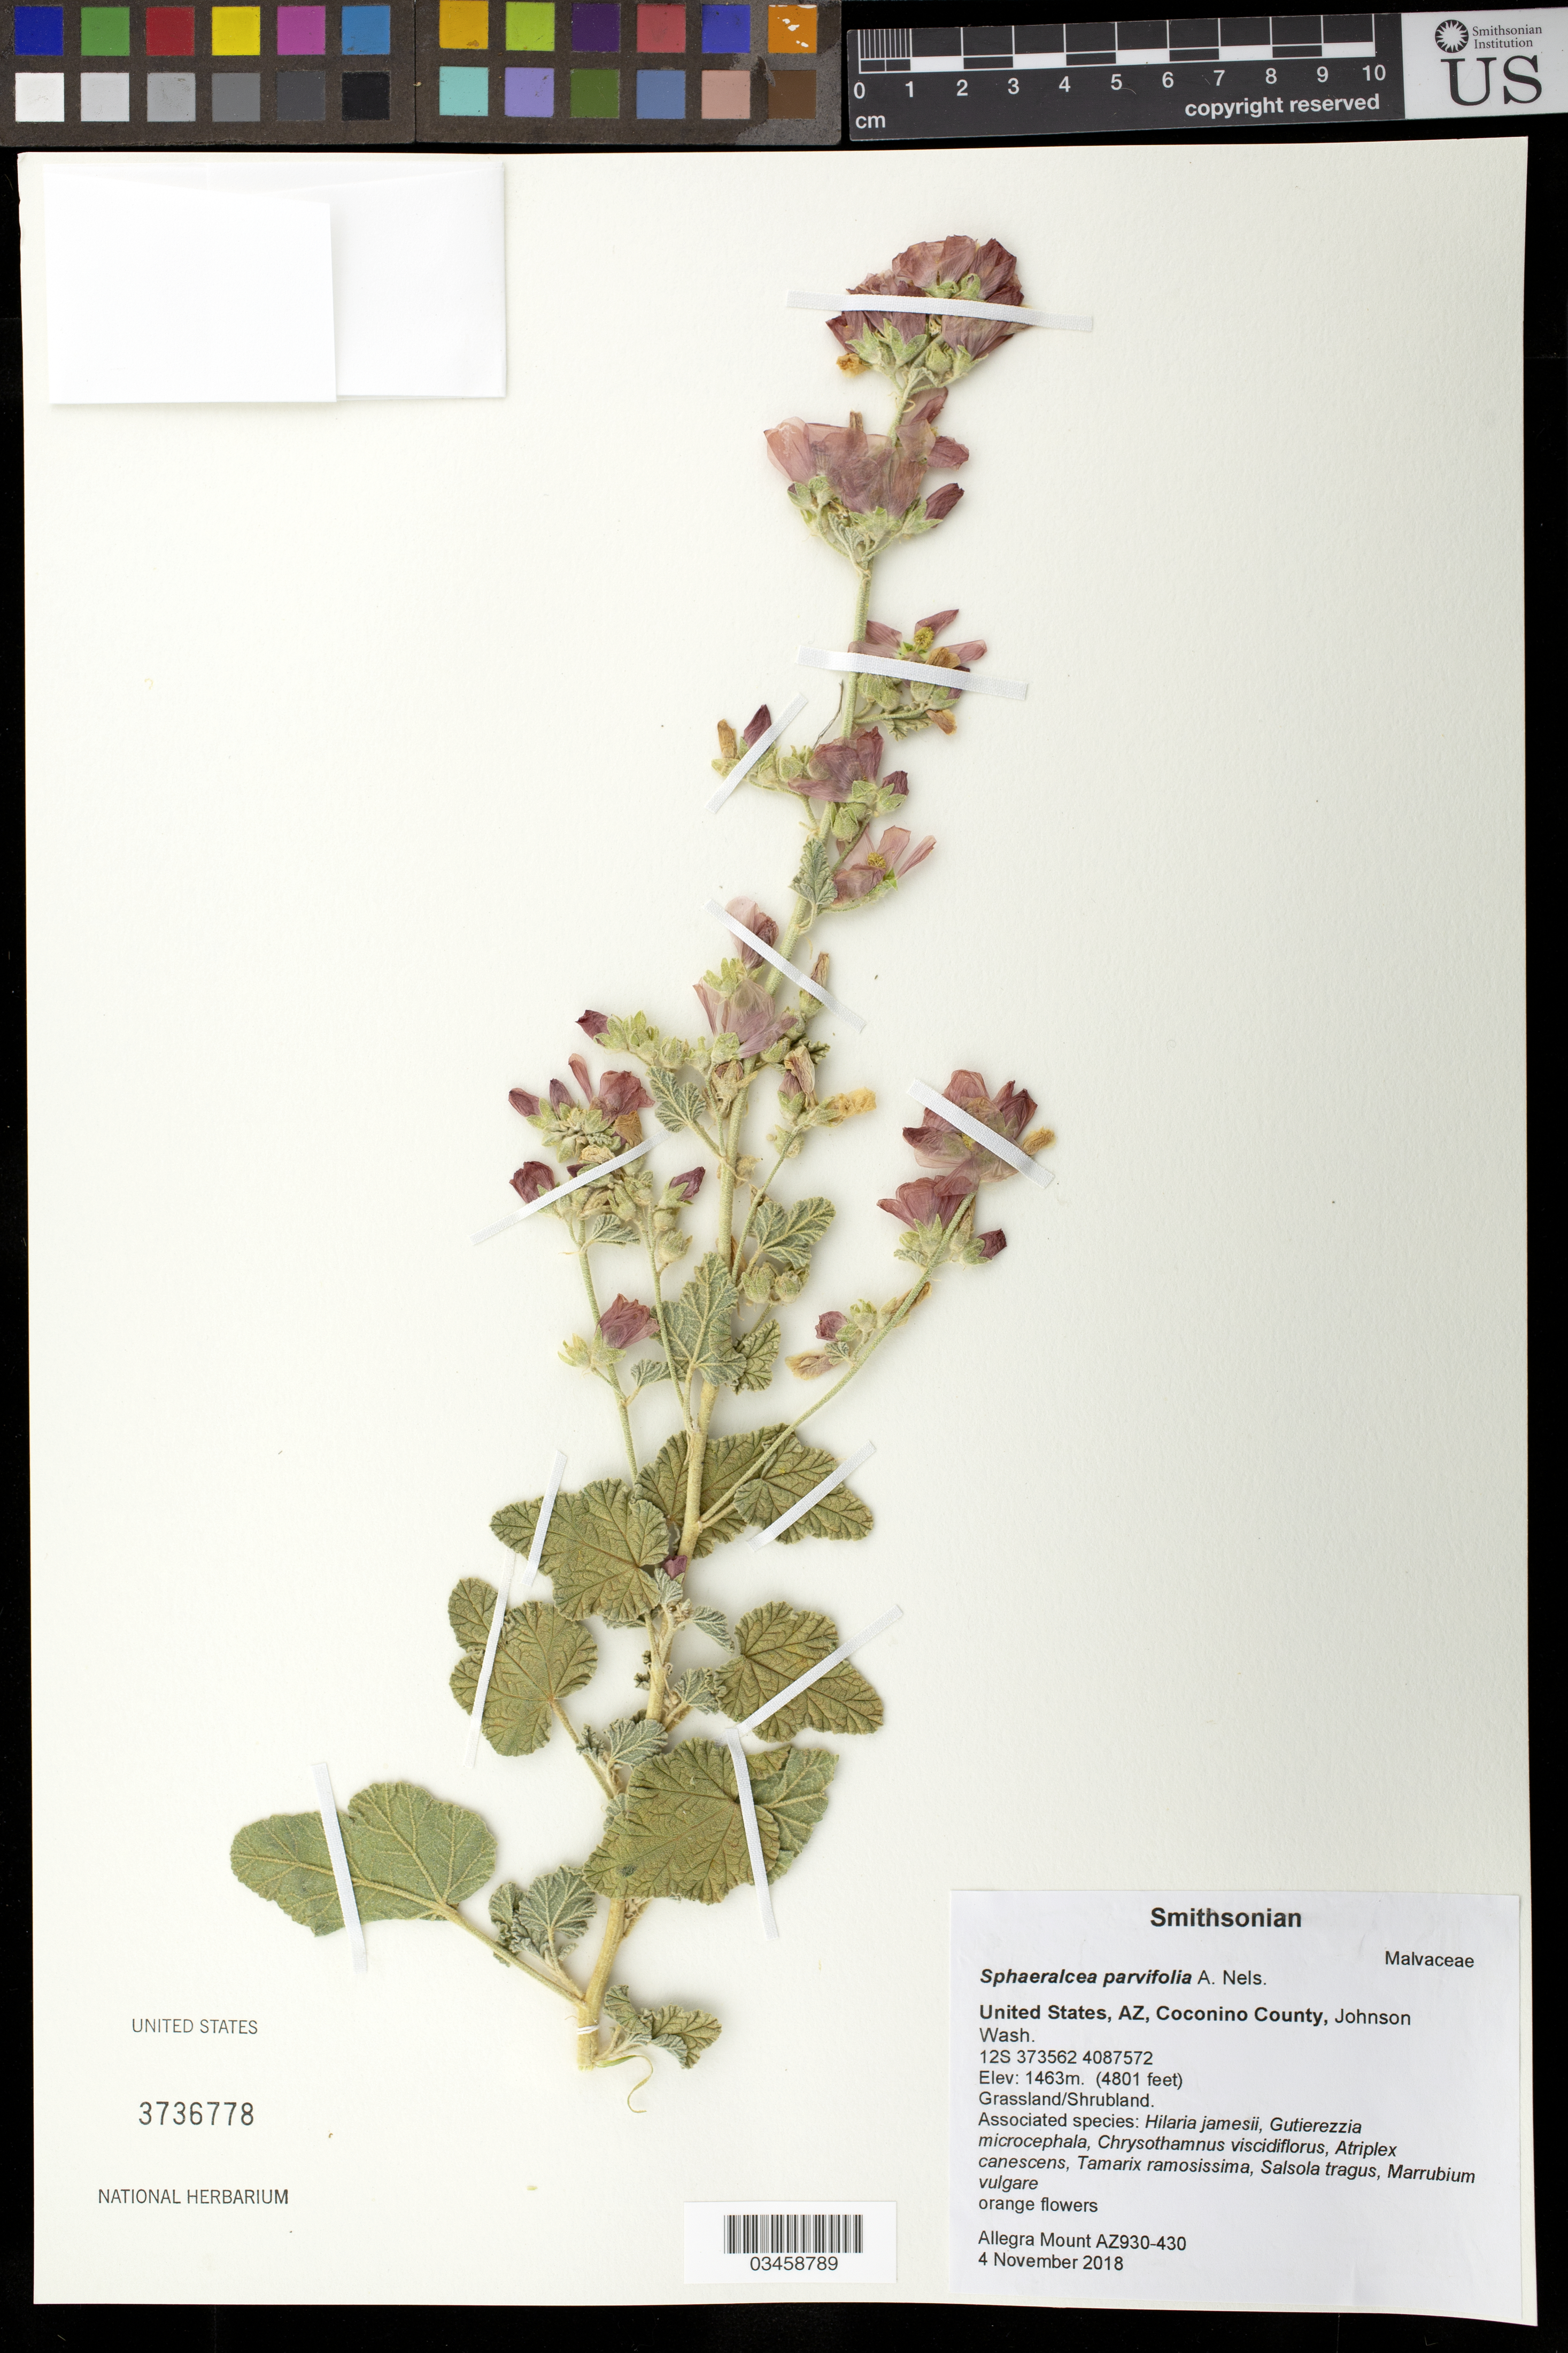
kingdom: Plantae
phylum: Tracheophyta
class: Magnoliopsida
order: Malvales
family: Malvaceae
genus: Sphaeralcea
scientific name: Sphaeralcea parvifolia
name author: A. Nelson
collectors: A. Mount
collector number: AZ930-430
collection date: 2018-11-04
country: United States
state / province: Arizona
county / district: Cococino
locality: Johnson Wash.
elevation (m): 1463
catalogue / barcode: US 3736778